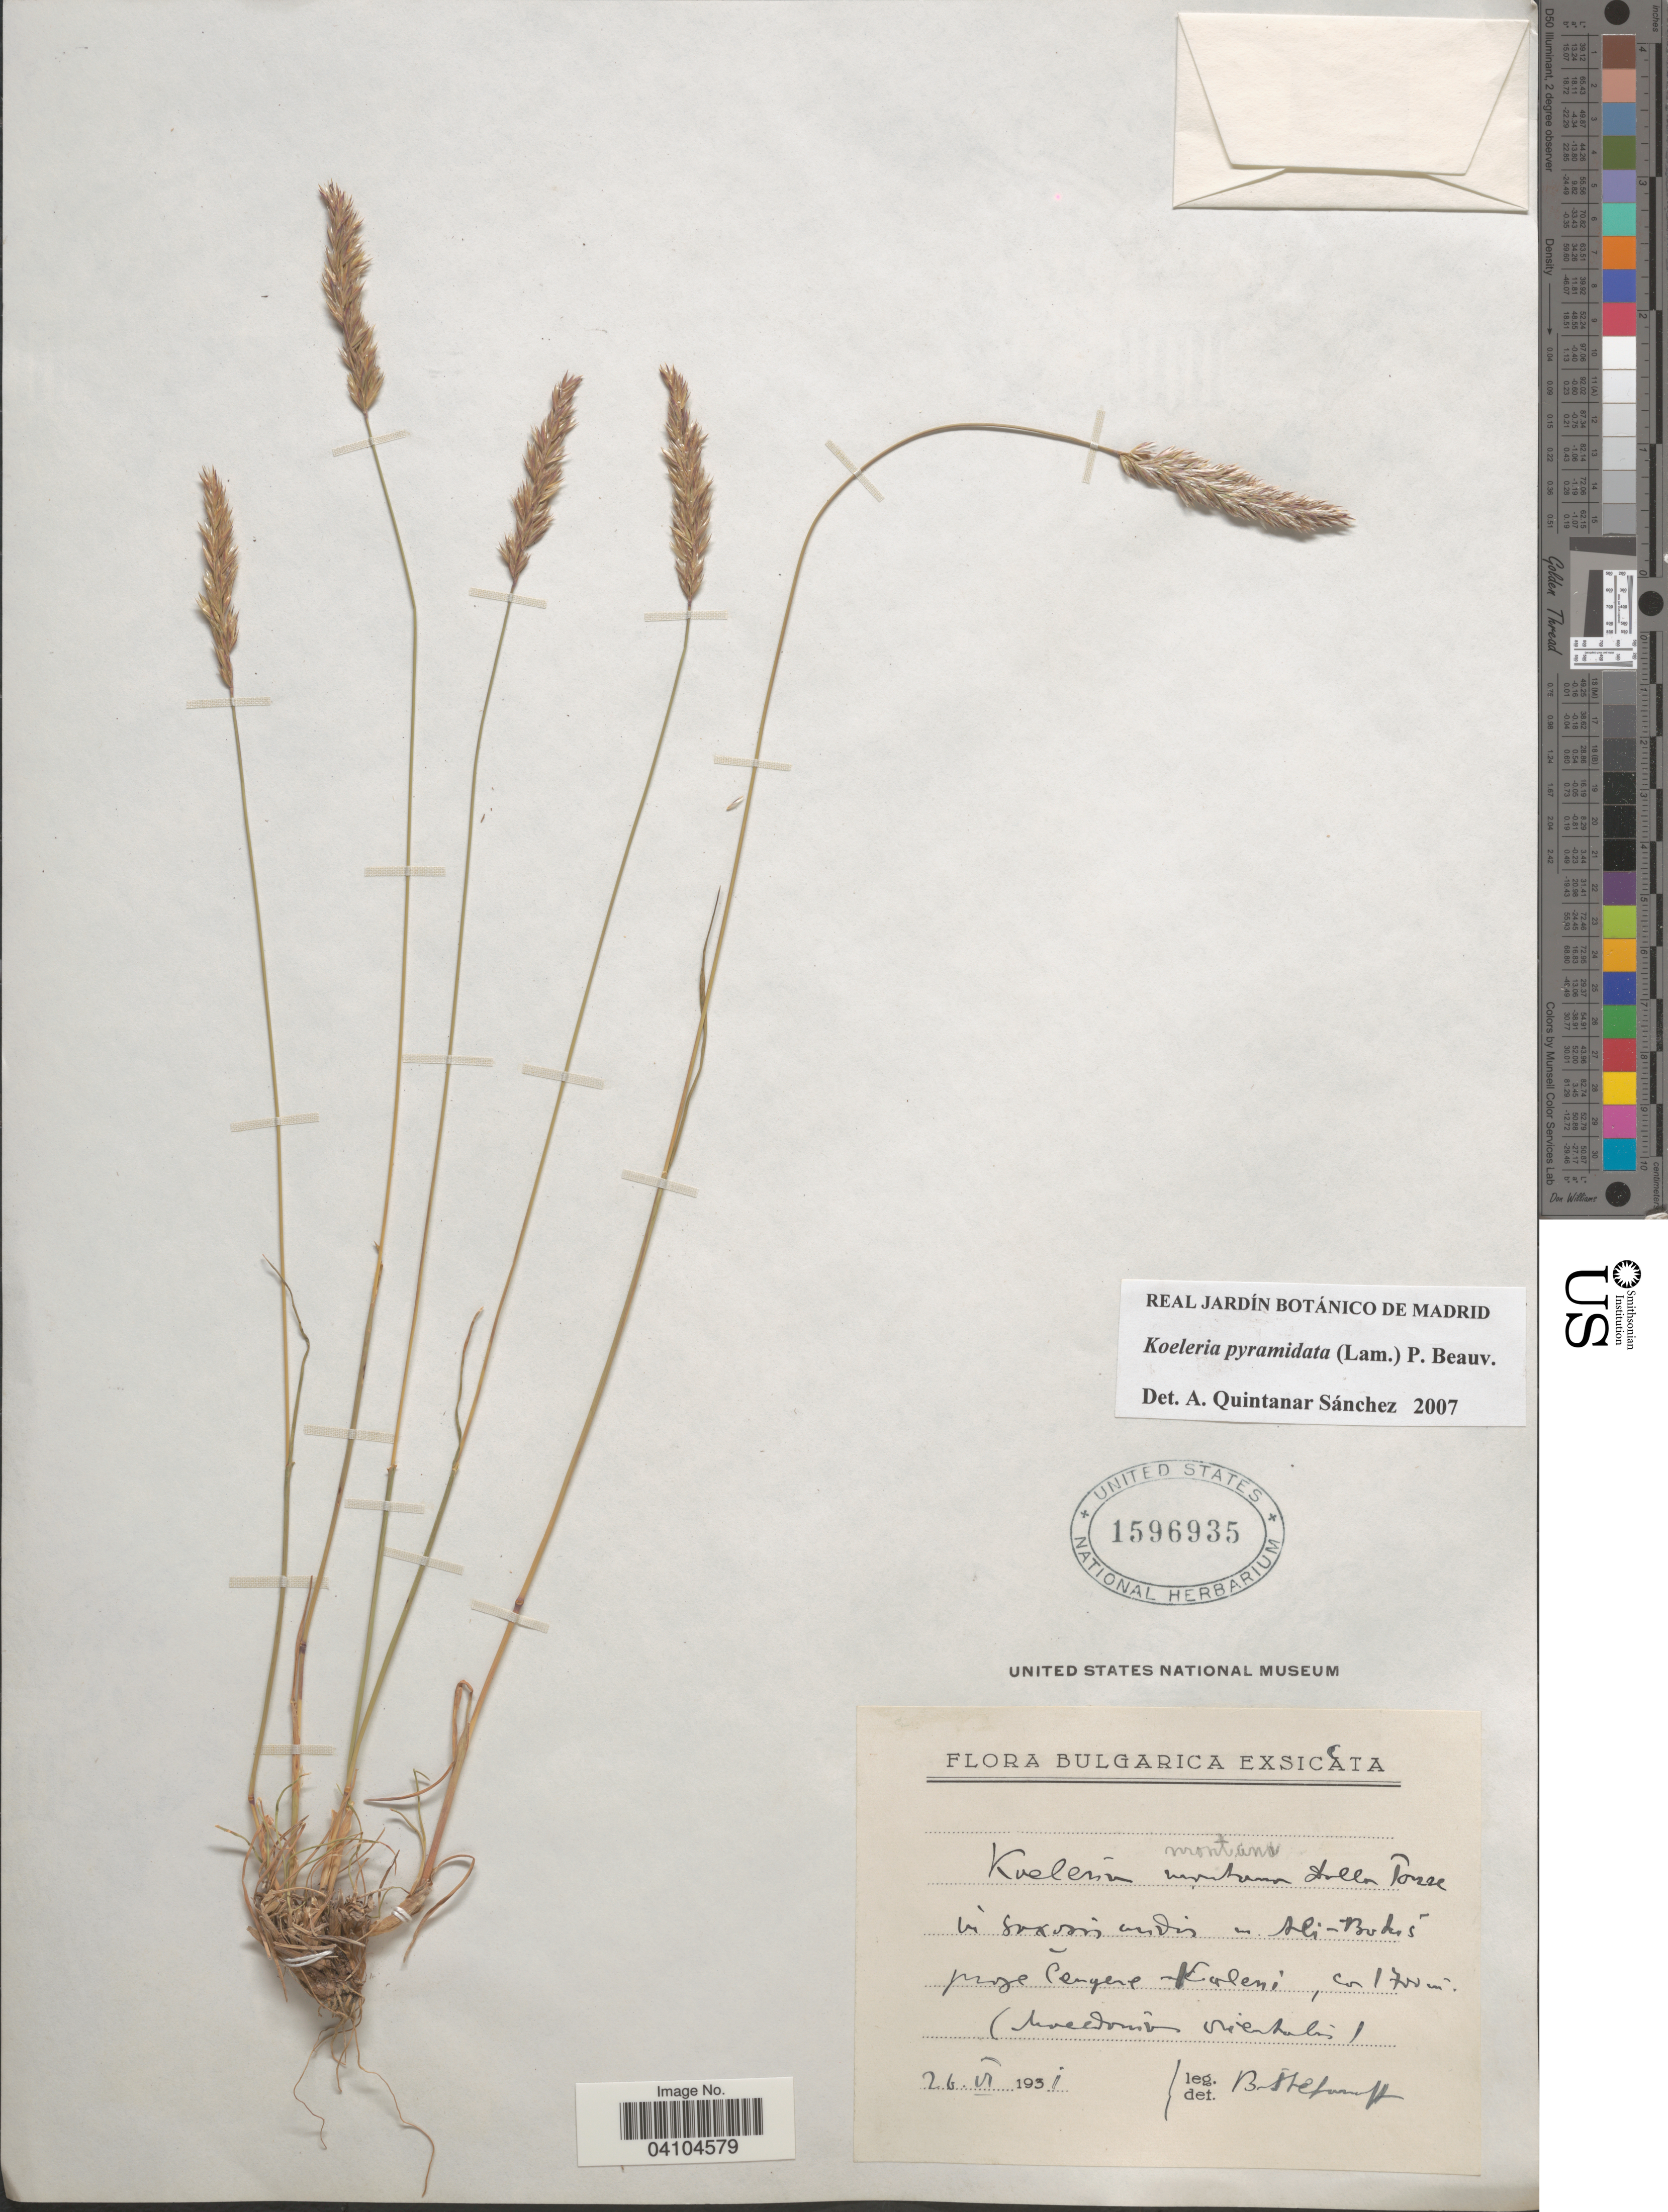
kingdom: Plantae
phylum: Tracheophyta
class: Liliopsida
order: Poales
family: Poaceae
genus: Koeleria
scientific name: Koeleria pyramidata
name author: (Lam.) P. Beauv.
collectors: B. Stefanoff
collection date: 1931-06-26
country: Bulgaria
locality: Kvelenin montana [illegible text] Tose in saxosis cordis in Ali-Bukis prope Cenyere-Kaleni.[interpreted]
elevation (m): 1700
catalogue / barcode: US 1596935